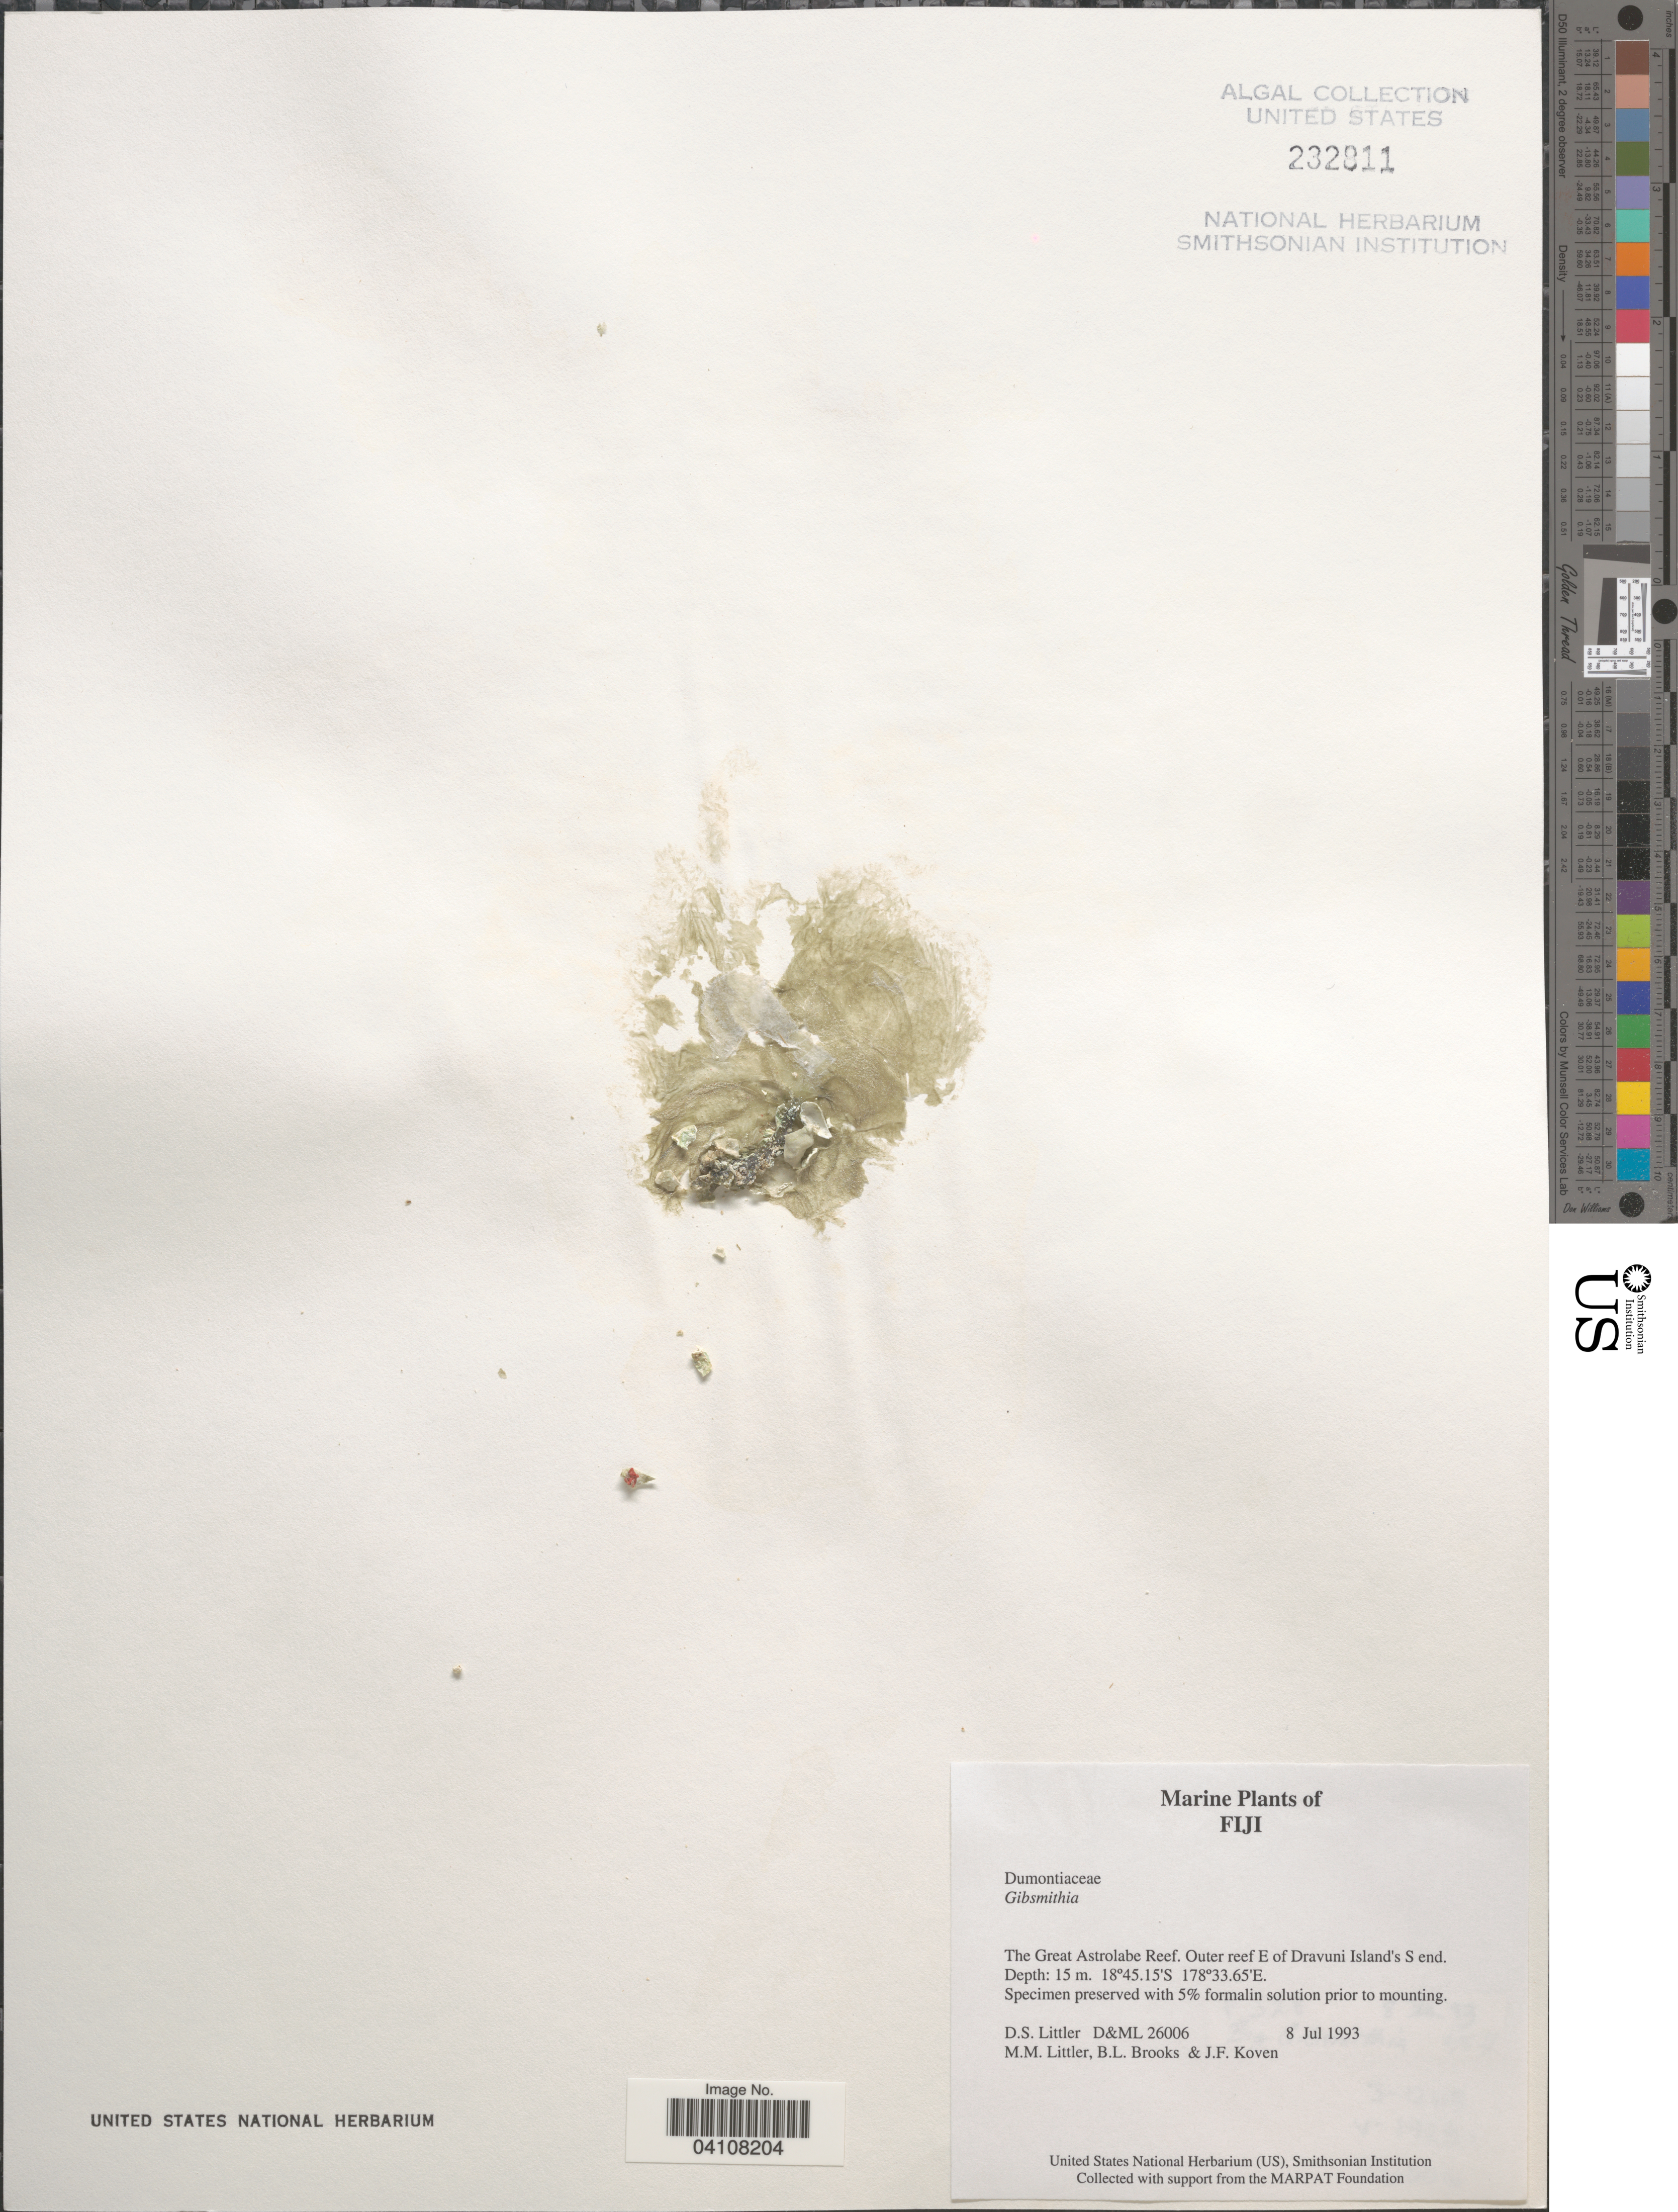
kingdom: Plantae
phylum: Rhodophyta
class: Florideophyceae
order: Gigartinales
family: Dumontiaceae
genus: Gibsmithia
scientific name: Gibsmithia sp.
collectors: D. S. Littler, B. Brooks & J. Koven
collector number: D&ML26006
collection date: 1993-07-08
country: Fiji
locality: The Great Astrolabe Reef. Outer reef E of Dravuni Island's S end.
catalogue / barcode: US 232811